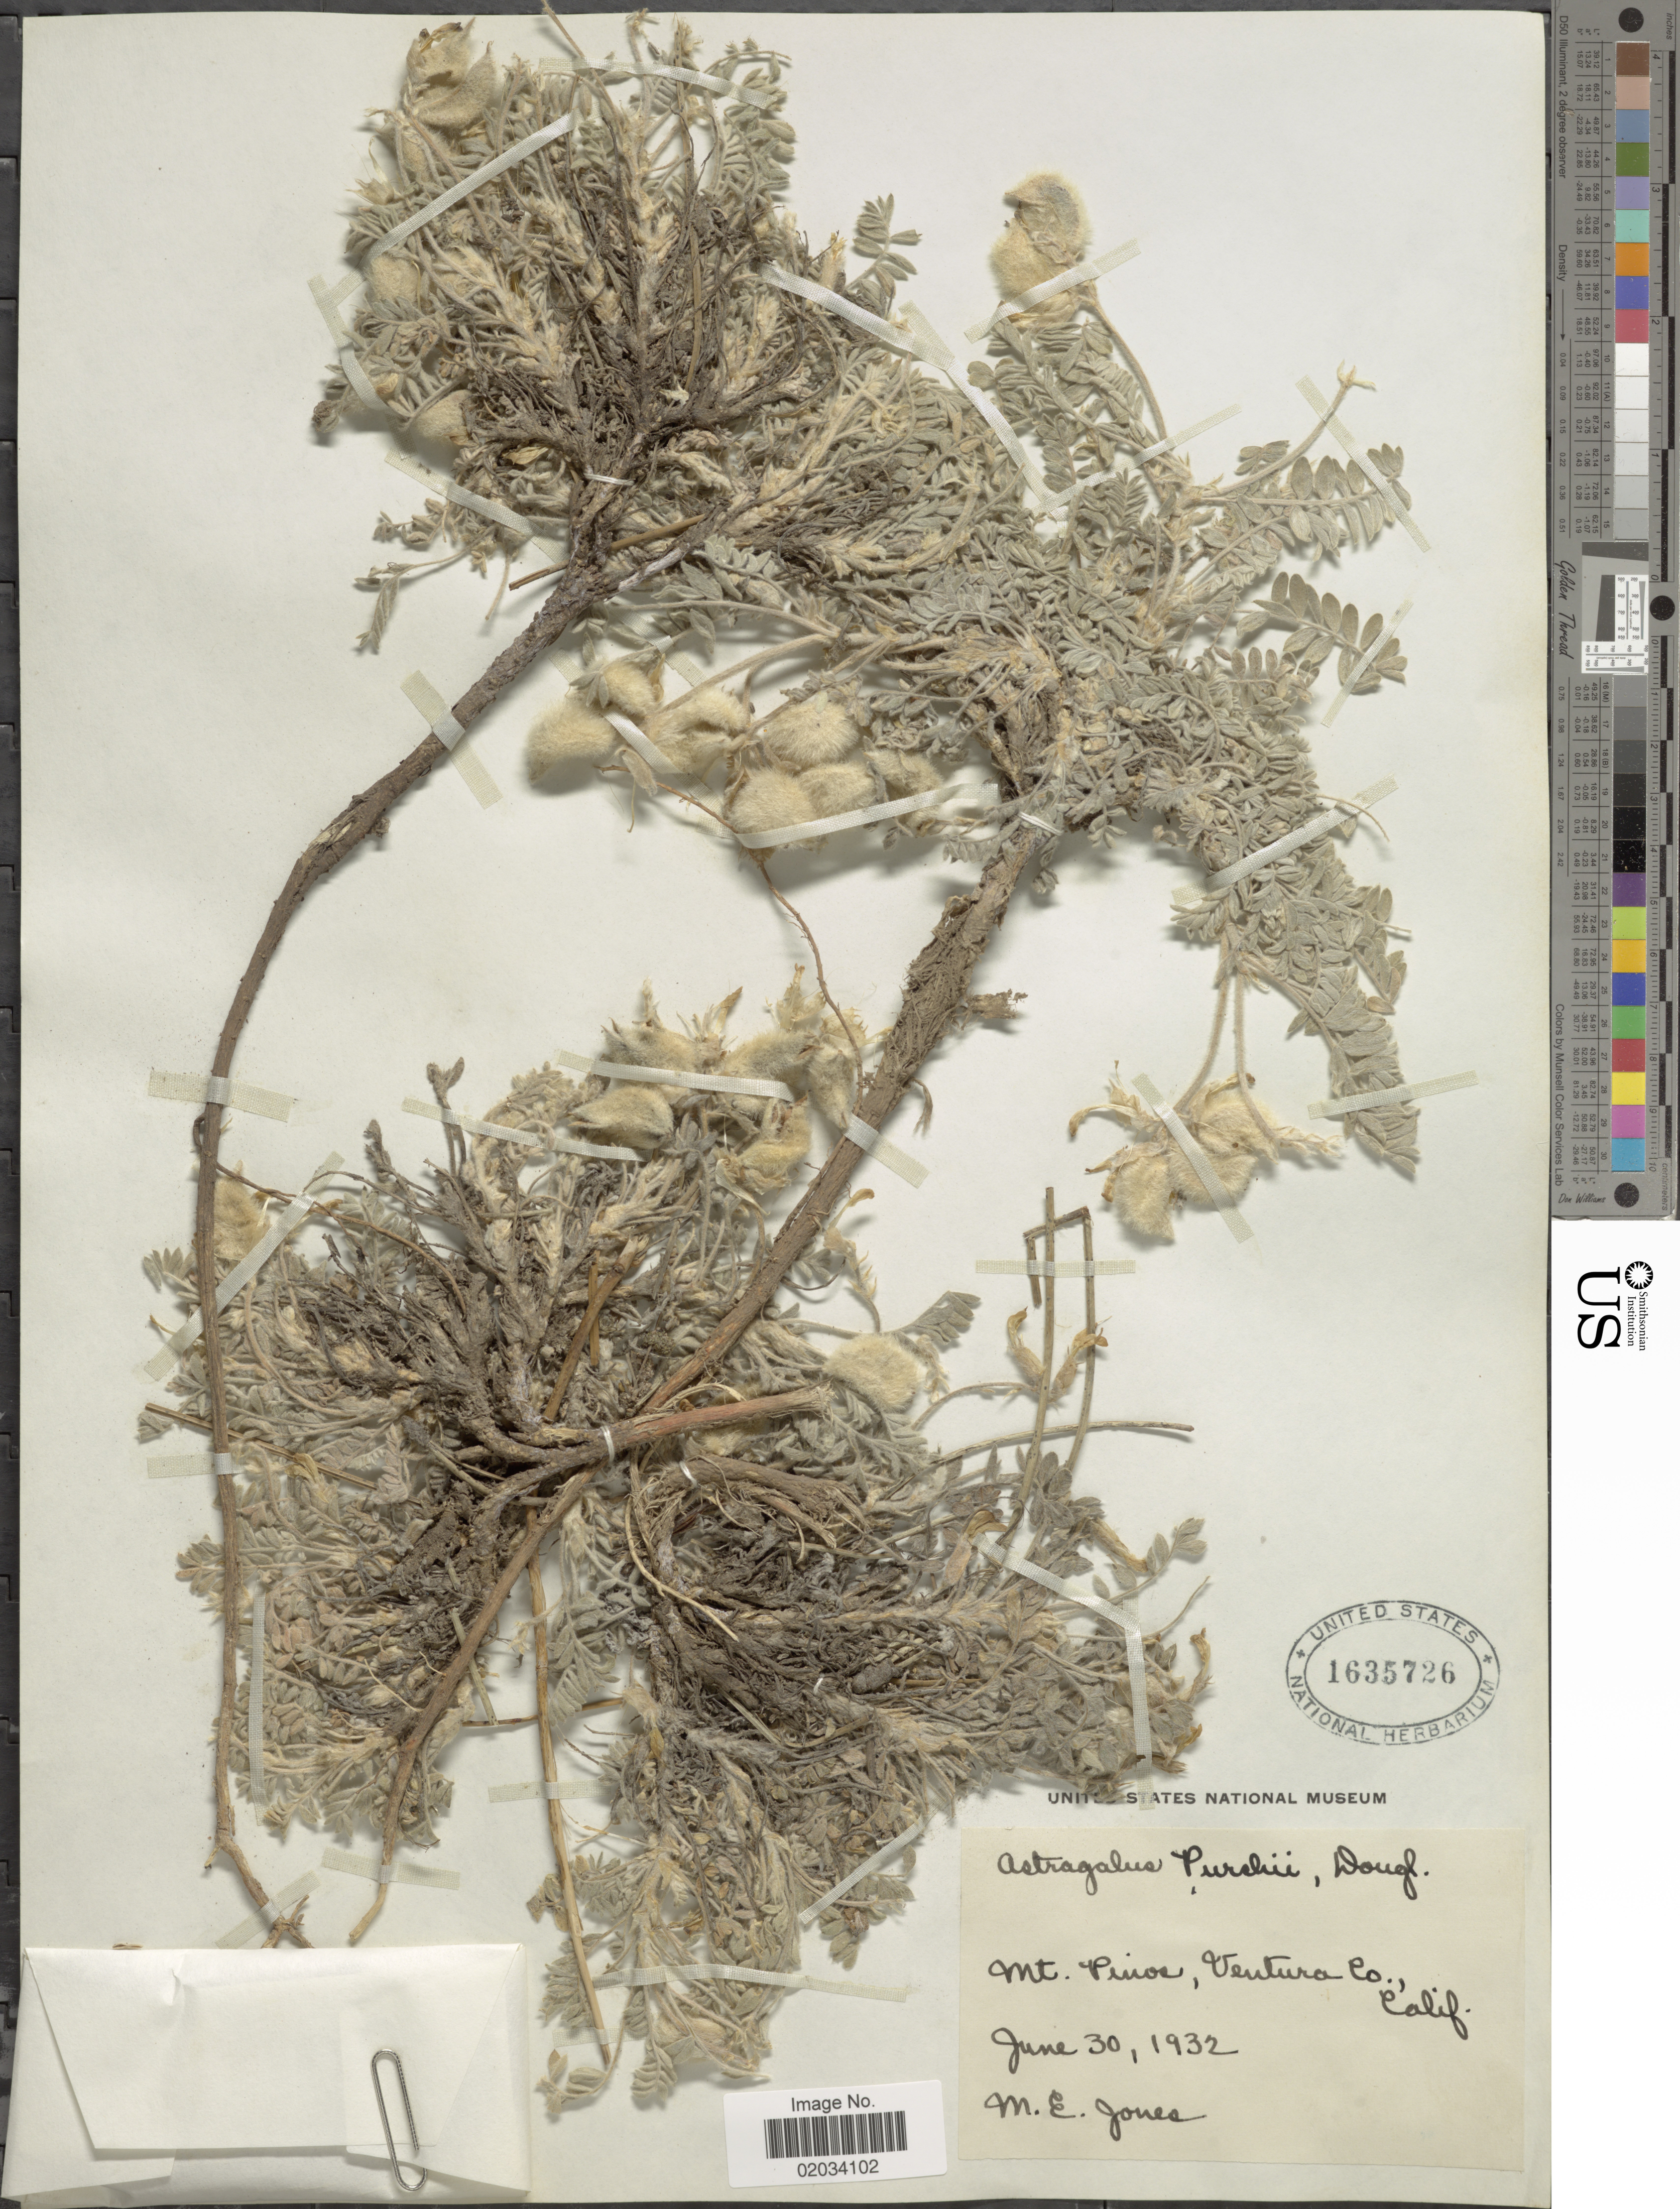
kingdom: Plantae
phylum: Tracheophyta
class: Magnoliopsida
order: Fabales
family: Fabaceae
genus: Astragalus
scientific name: Astragalus purshii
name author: Douglas ex Hook.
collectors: M. E. Jones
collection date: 1932-06-30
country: United States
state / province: California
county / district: Ventura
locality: Mt. Pinos, Ventura Co., Calif.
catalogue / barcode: US 1635726